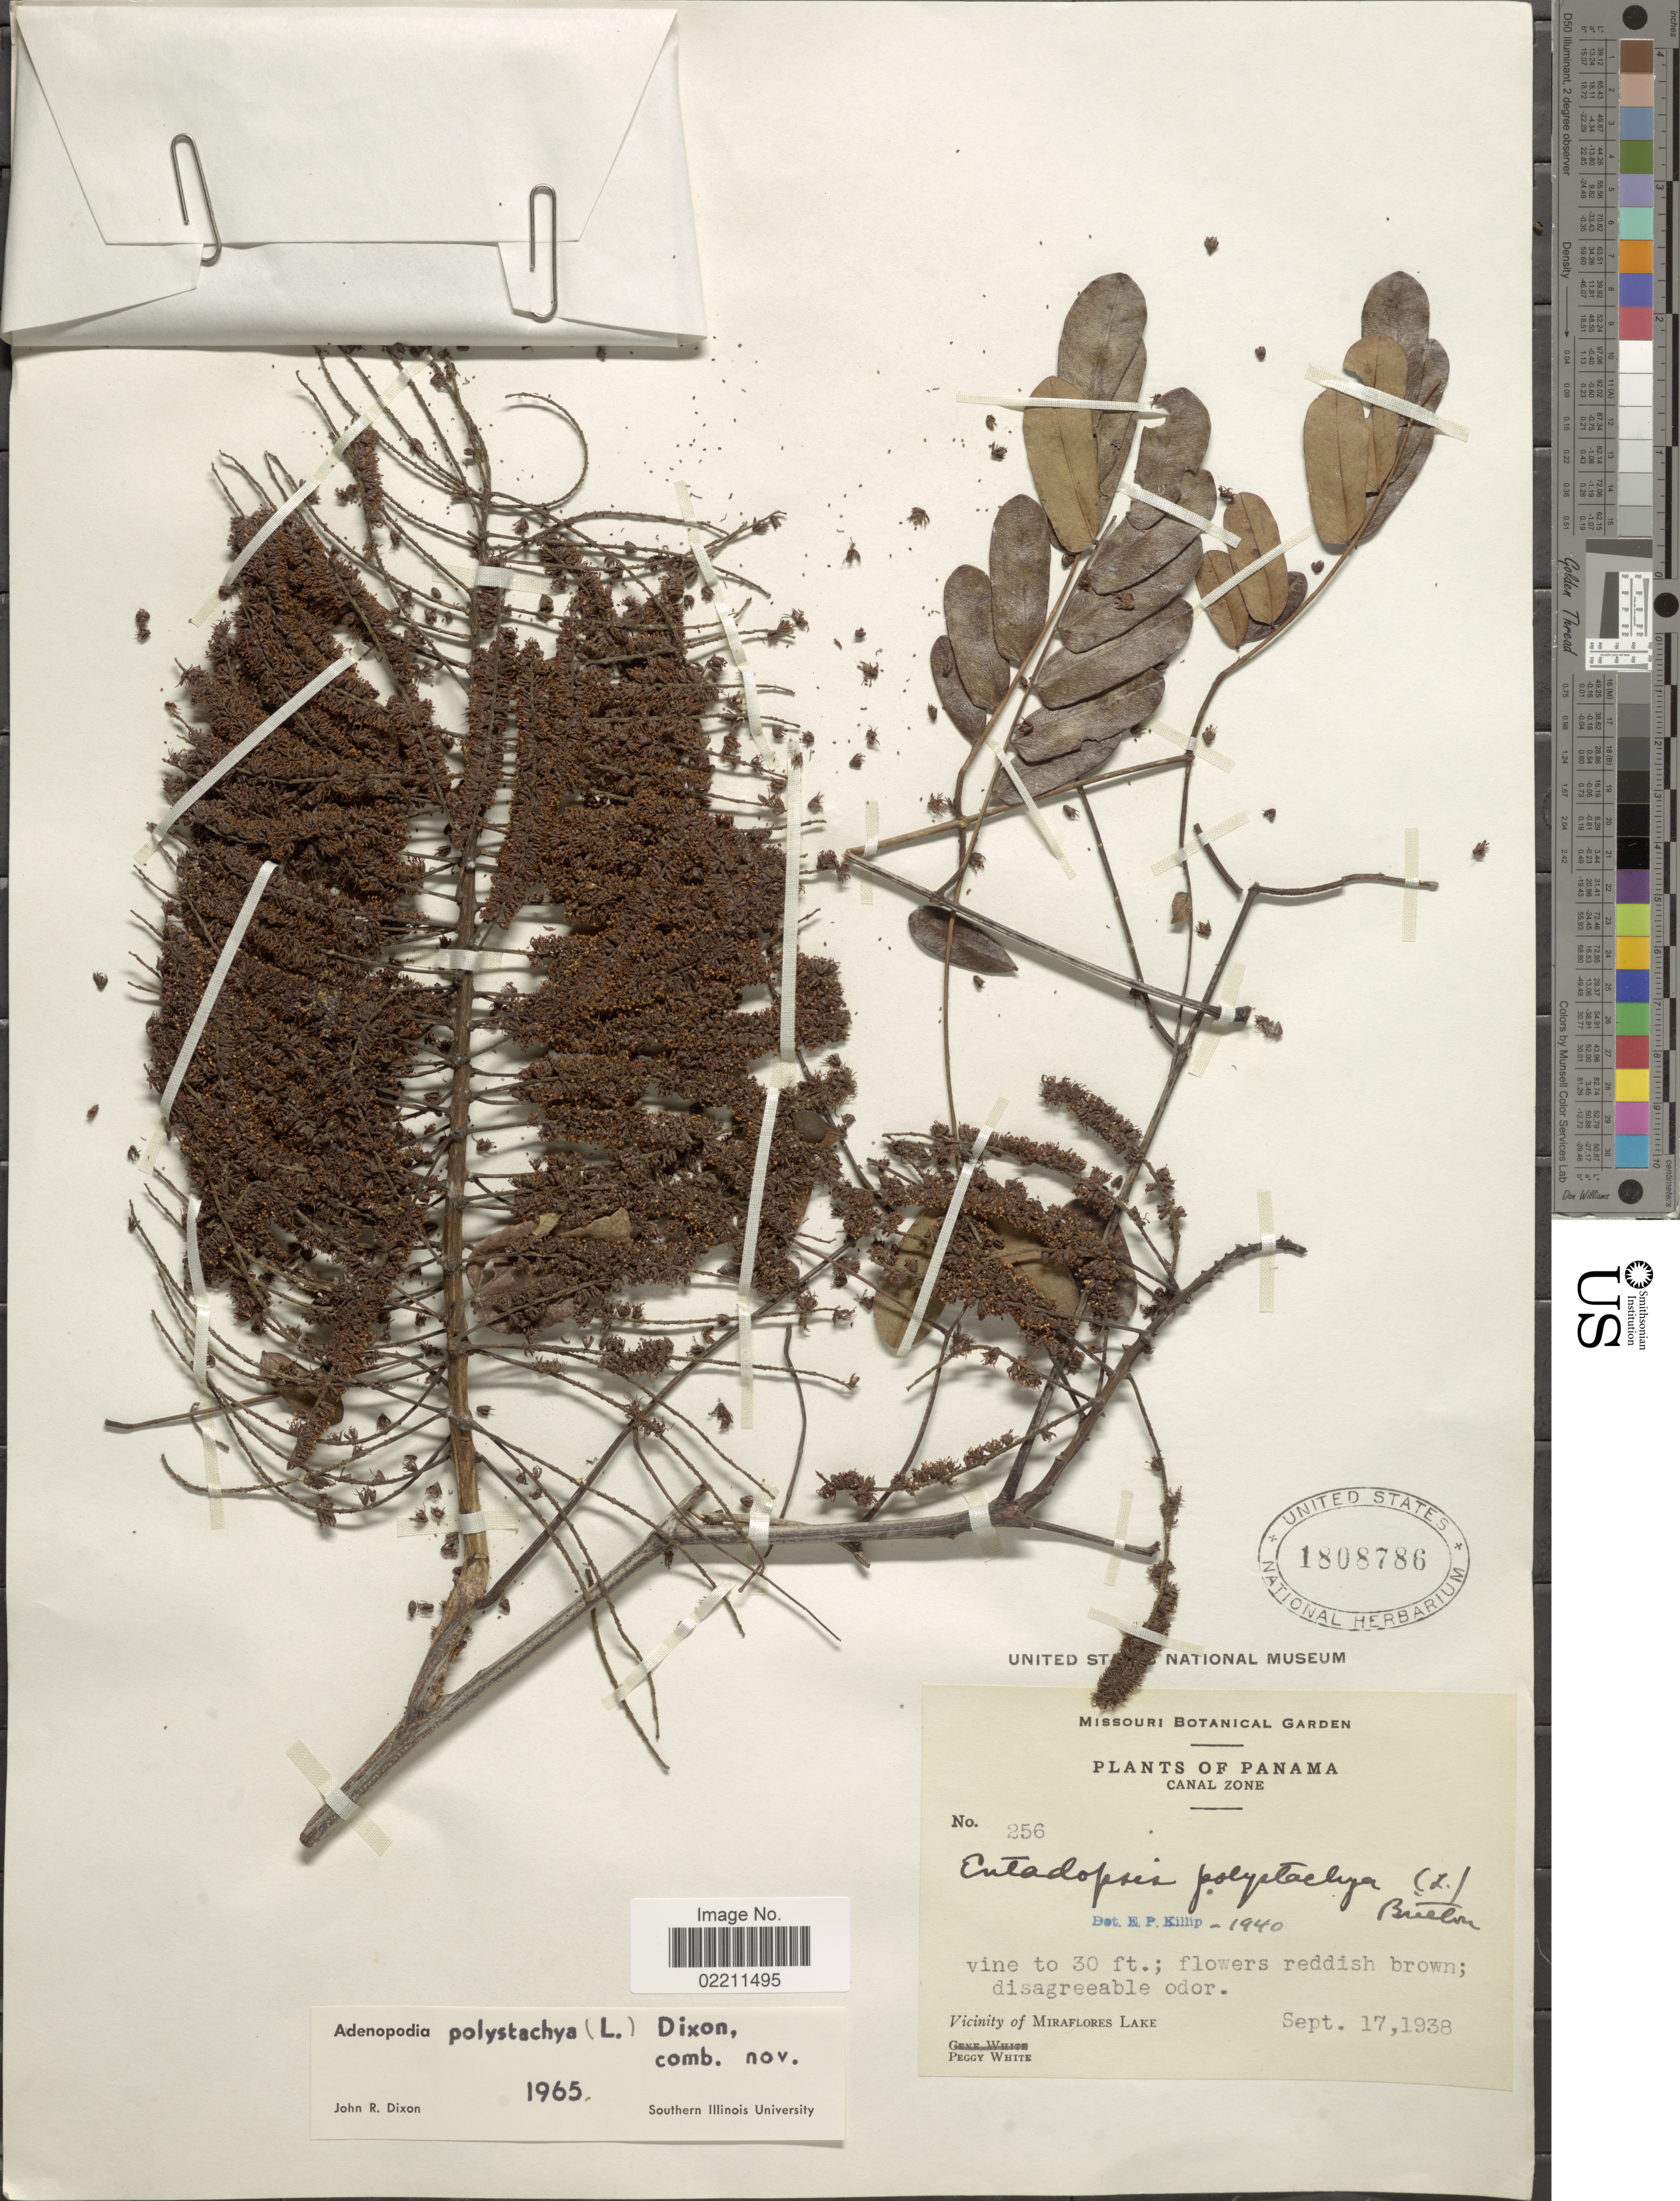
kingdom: Plantae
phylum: Tracheophyta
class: Magnoliopsida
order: Fabales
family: Fabaceae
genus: Entada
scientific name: Entada polystachya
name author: (L.) DC.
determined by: Strong, Mark T., (BOT), Smithsonian Institution - National Museum of Natural History (UNITED STATES)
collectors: P. White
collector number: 256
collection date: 1938-09-17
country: Panama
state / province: Panamá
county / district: Canal Zone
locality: Panama , Canal Zone. Vicinity of Miraflores Lake.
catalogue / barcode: US 1808786